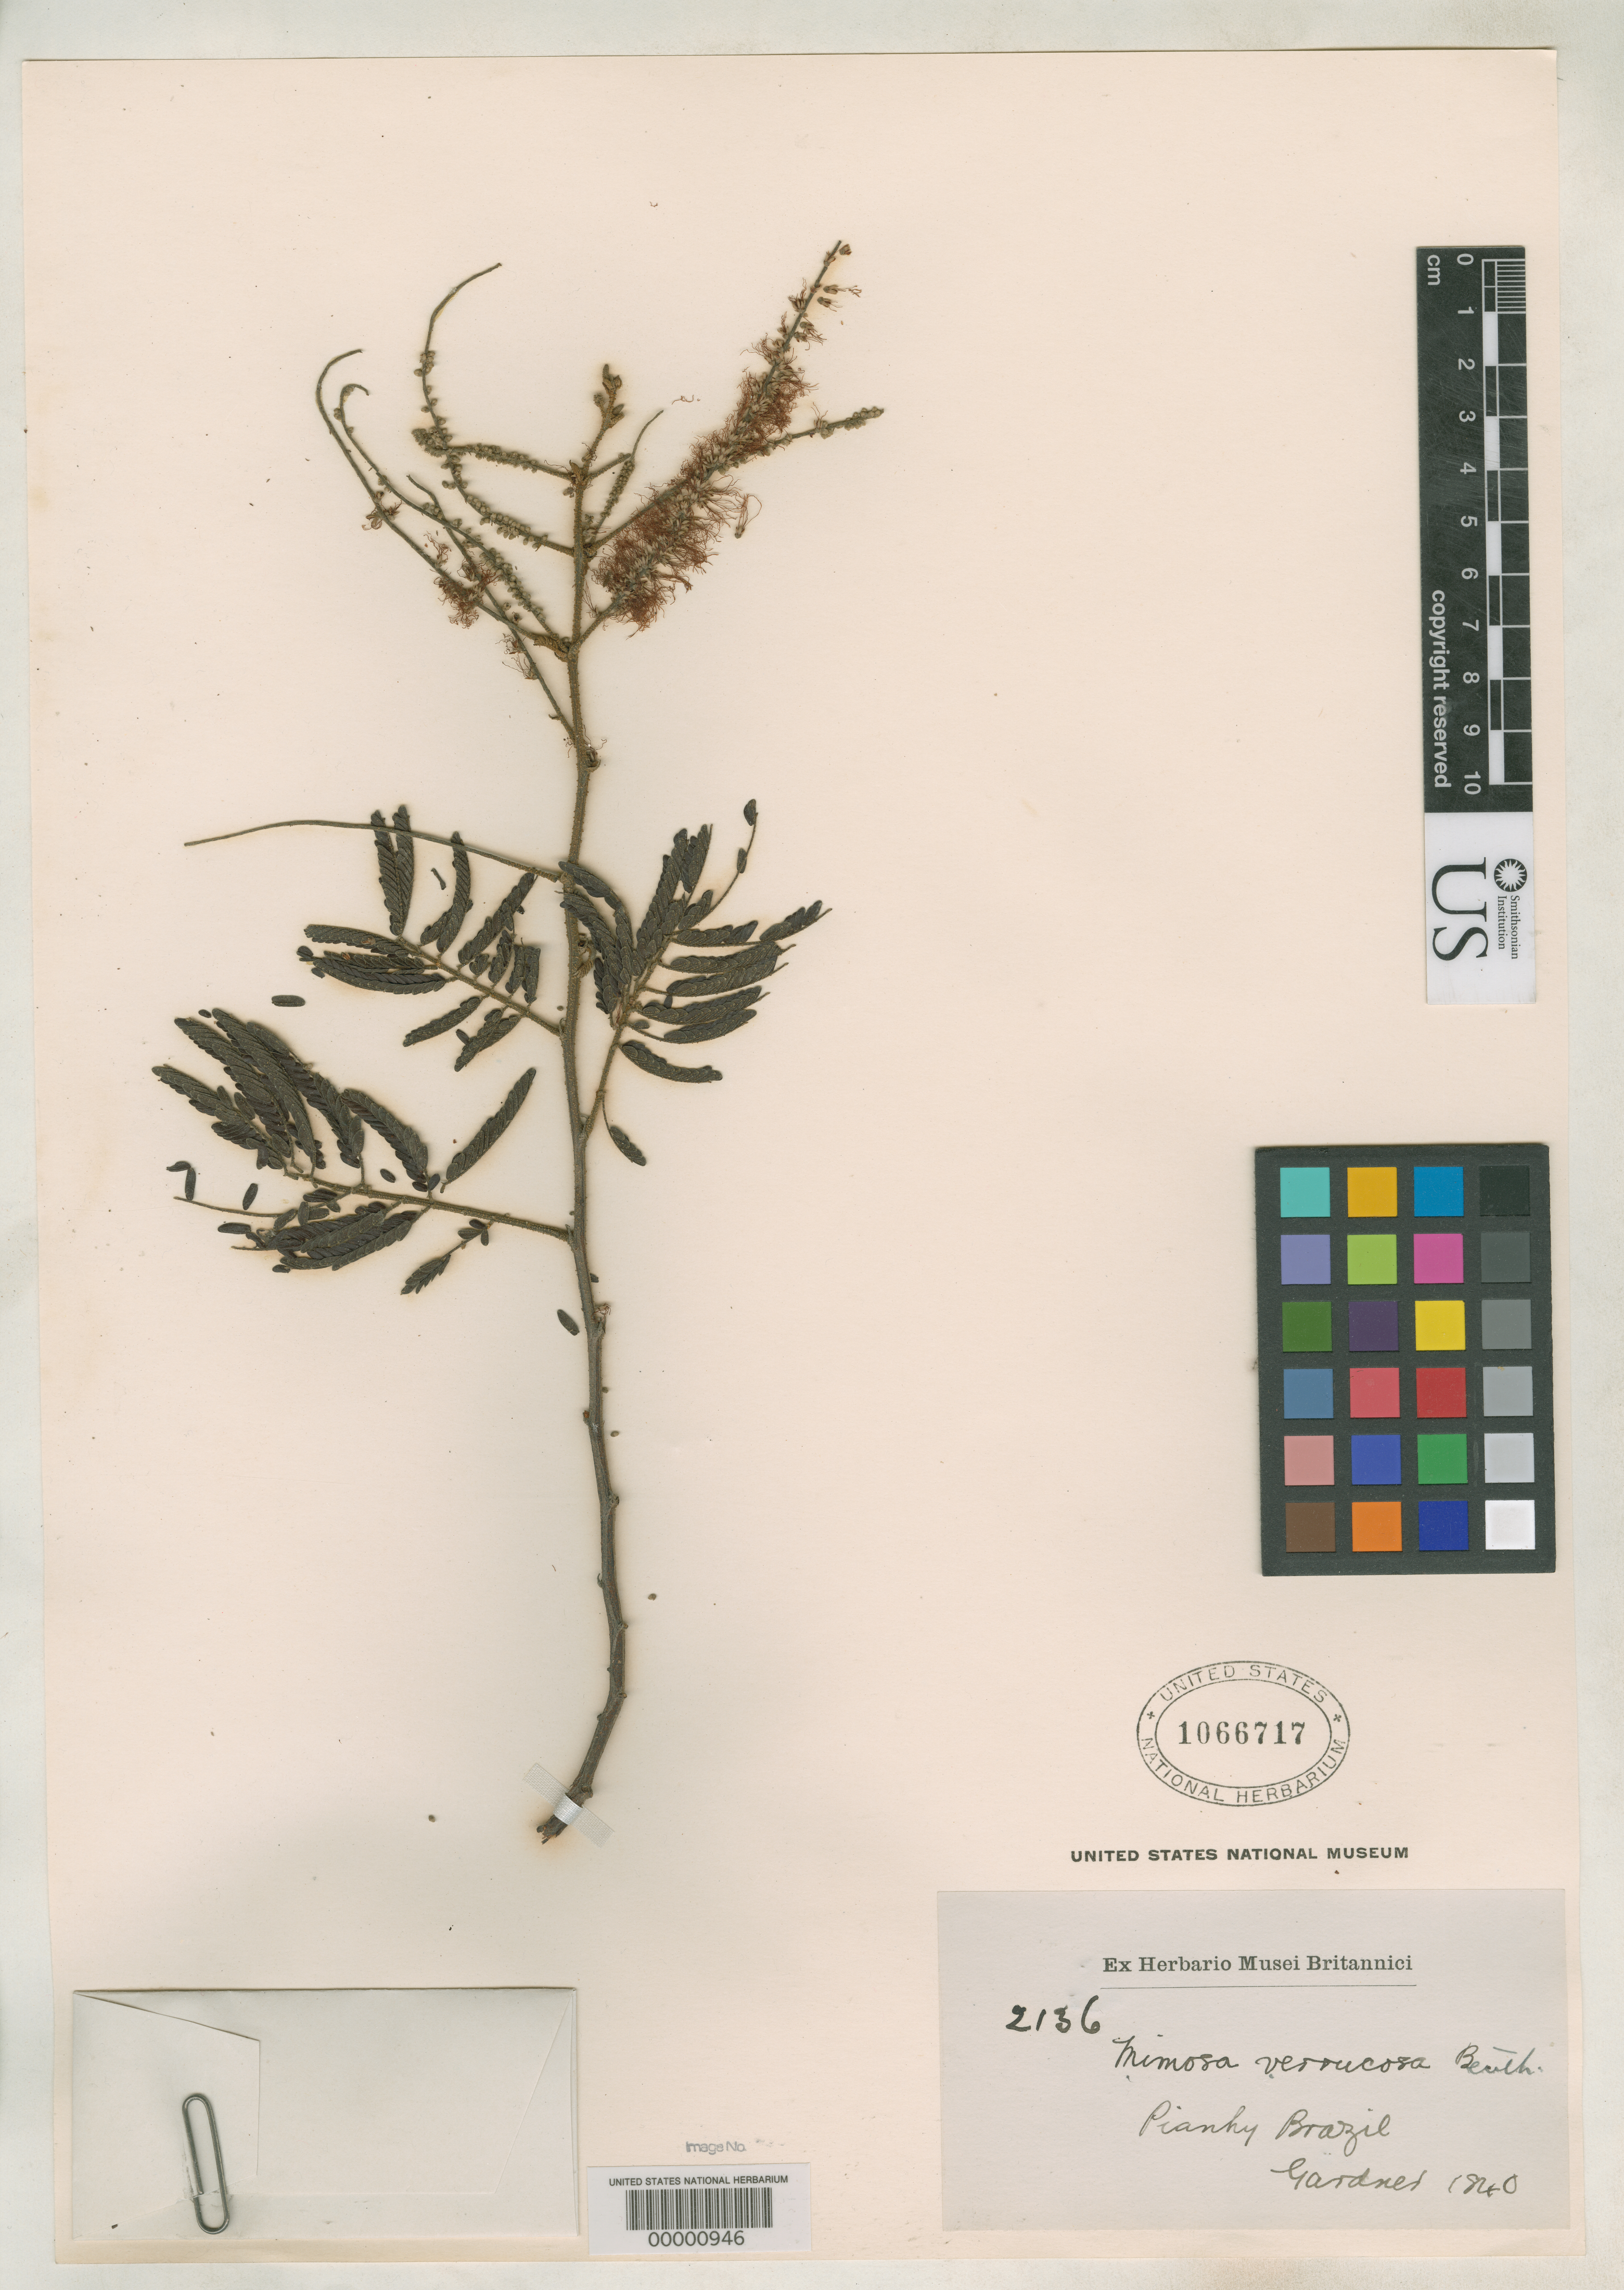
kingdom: Plantae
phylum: Tracheophyta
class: Magnoliopsida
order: Fabales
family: Fabaceae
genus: Mimosa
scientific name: Mimosa verrucosa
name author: Benth.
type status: Isosyntype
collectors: G. Gardner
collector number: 2136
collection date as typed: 1840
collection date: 1840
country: Brazil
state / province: Piauí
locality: Oeiras.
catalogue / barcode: US 1066717